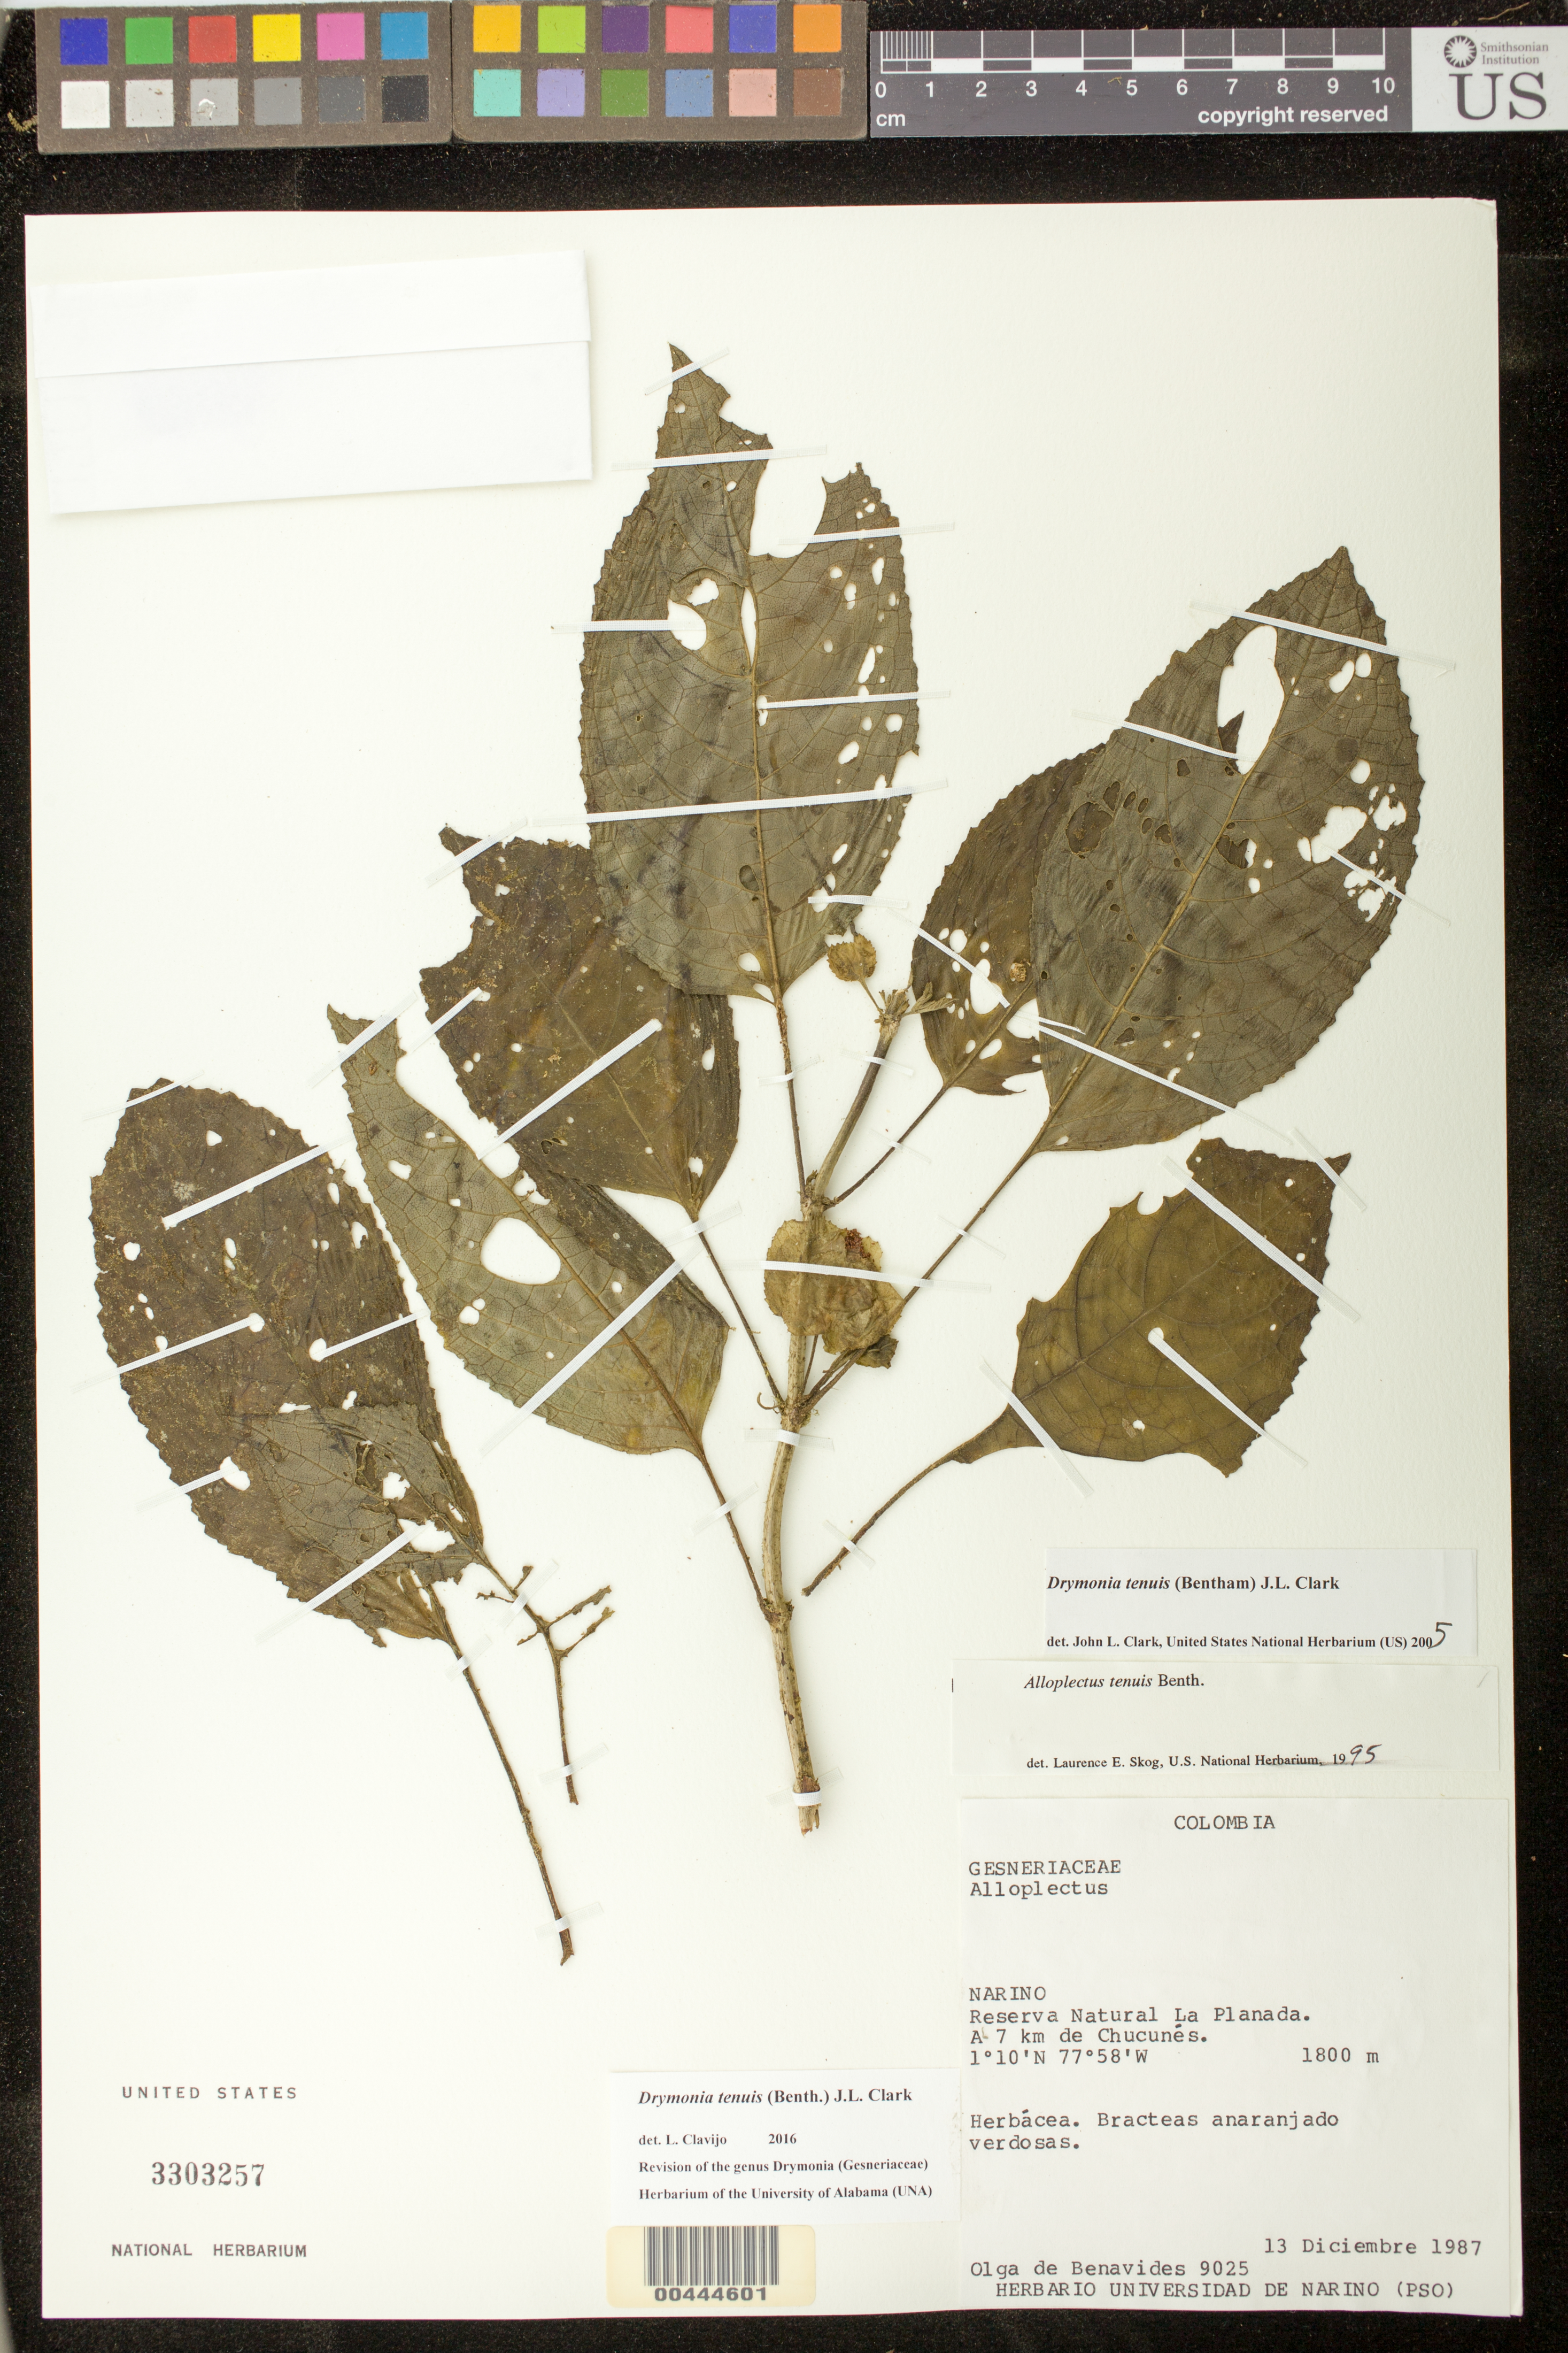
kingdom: Plantae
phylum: Tracheophyta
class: Magnoliopsida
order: Lamiales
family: Gesneriaceae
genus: Drymonia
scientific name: Drymonia tenuis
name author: (Benth.) J.L. Clark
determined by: Skog, Laurence E.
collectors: Olga S. de Benavides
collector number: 9025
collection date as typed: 13 Dec 1987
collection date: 1987-12-13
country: Colombia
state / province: Nariño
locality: La Planada Natural Reserve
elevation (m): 1800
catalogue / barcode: US 3303257